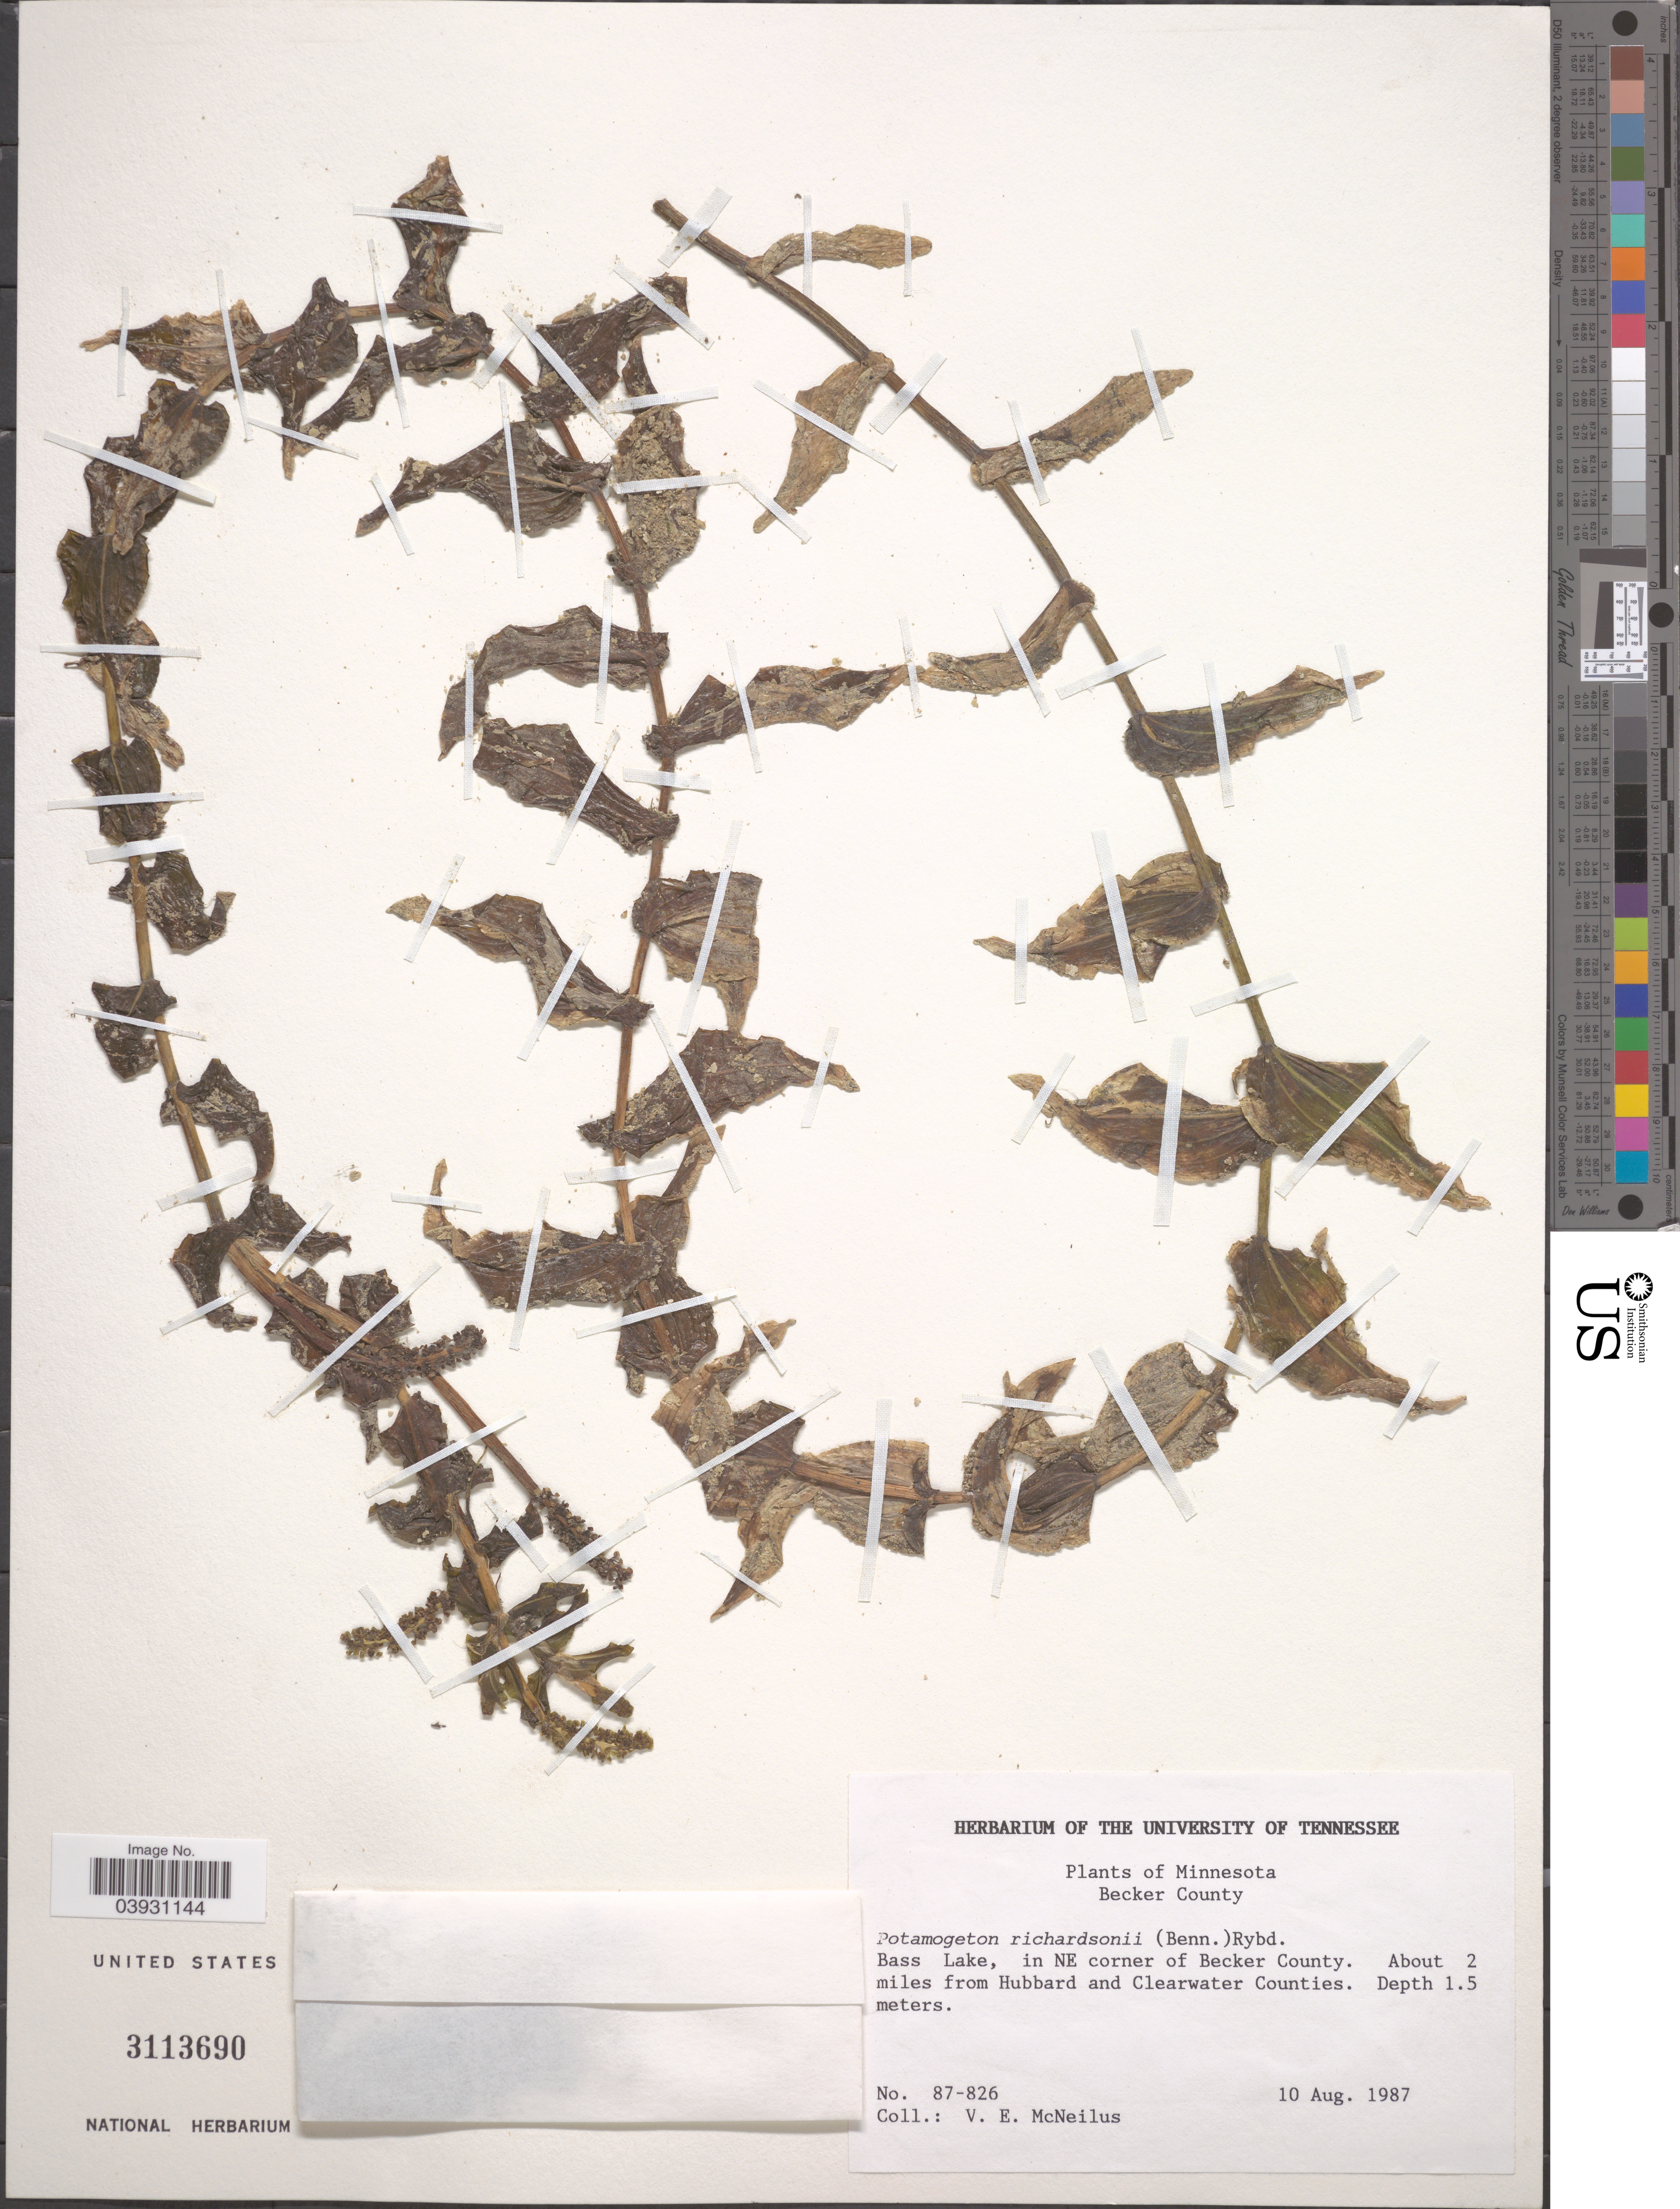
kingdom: Plantae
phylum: Tracheophyta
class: Liliopsida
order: Alismatales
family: Potamogetonaceae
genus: Potamogeton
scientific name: Potamogeton richardsonii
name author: (A.W. Benn.) Rydb.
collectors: V. Mcneilus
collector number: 87-826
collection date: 1987-08-10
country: United States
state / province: Minnesota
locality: Becker County. Bass Lake, in NE corner of Becker County. About 2 miles from Hubbard and Clearwater Counties.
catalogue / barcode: US 3113690